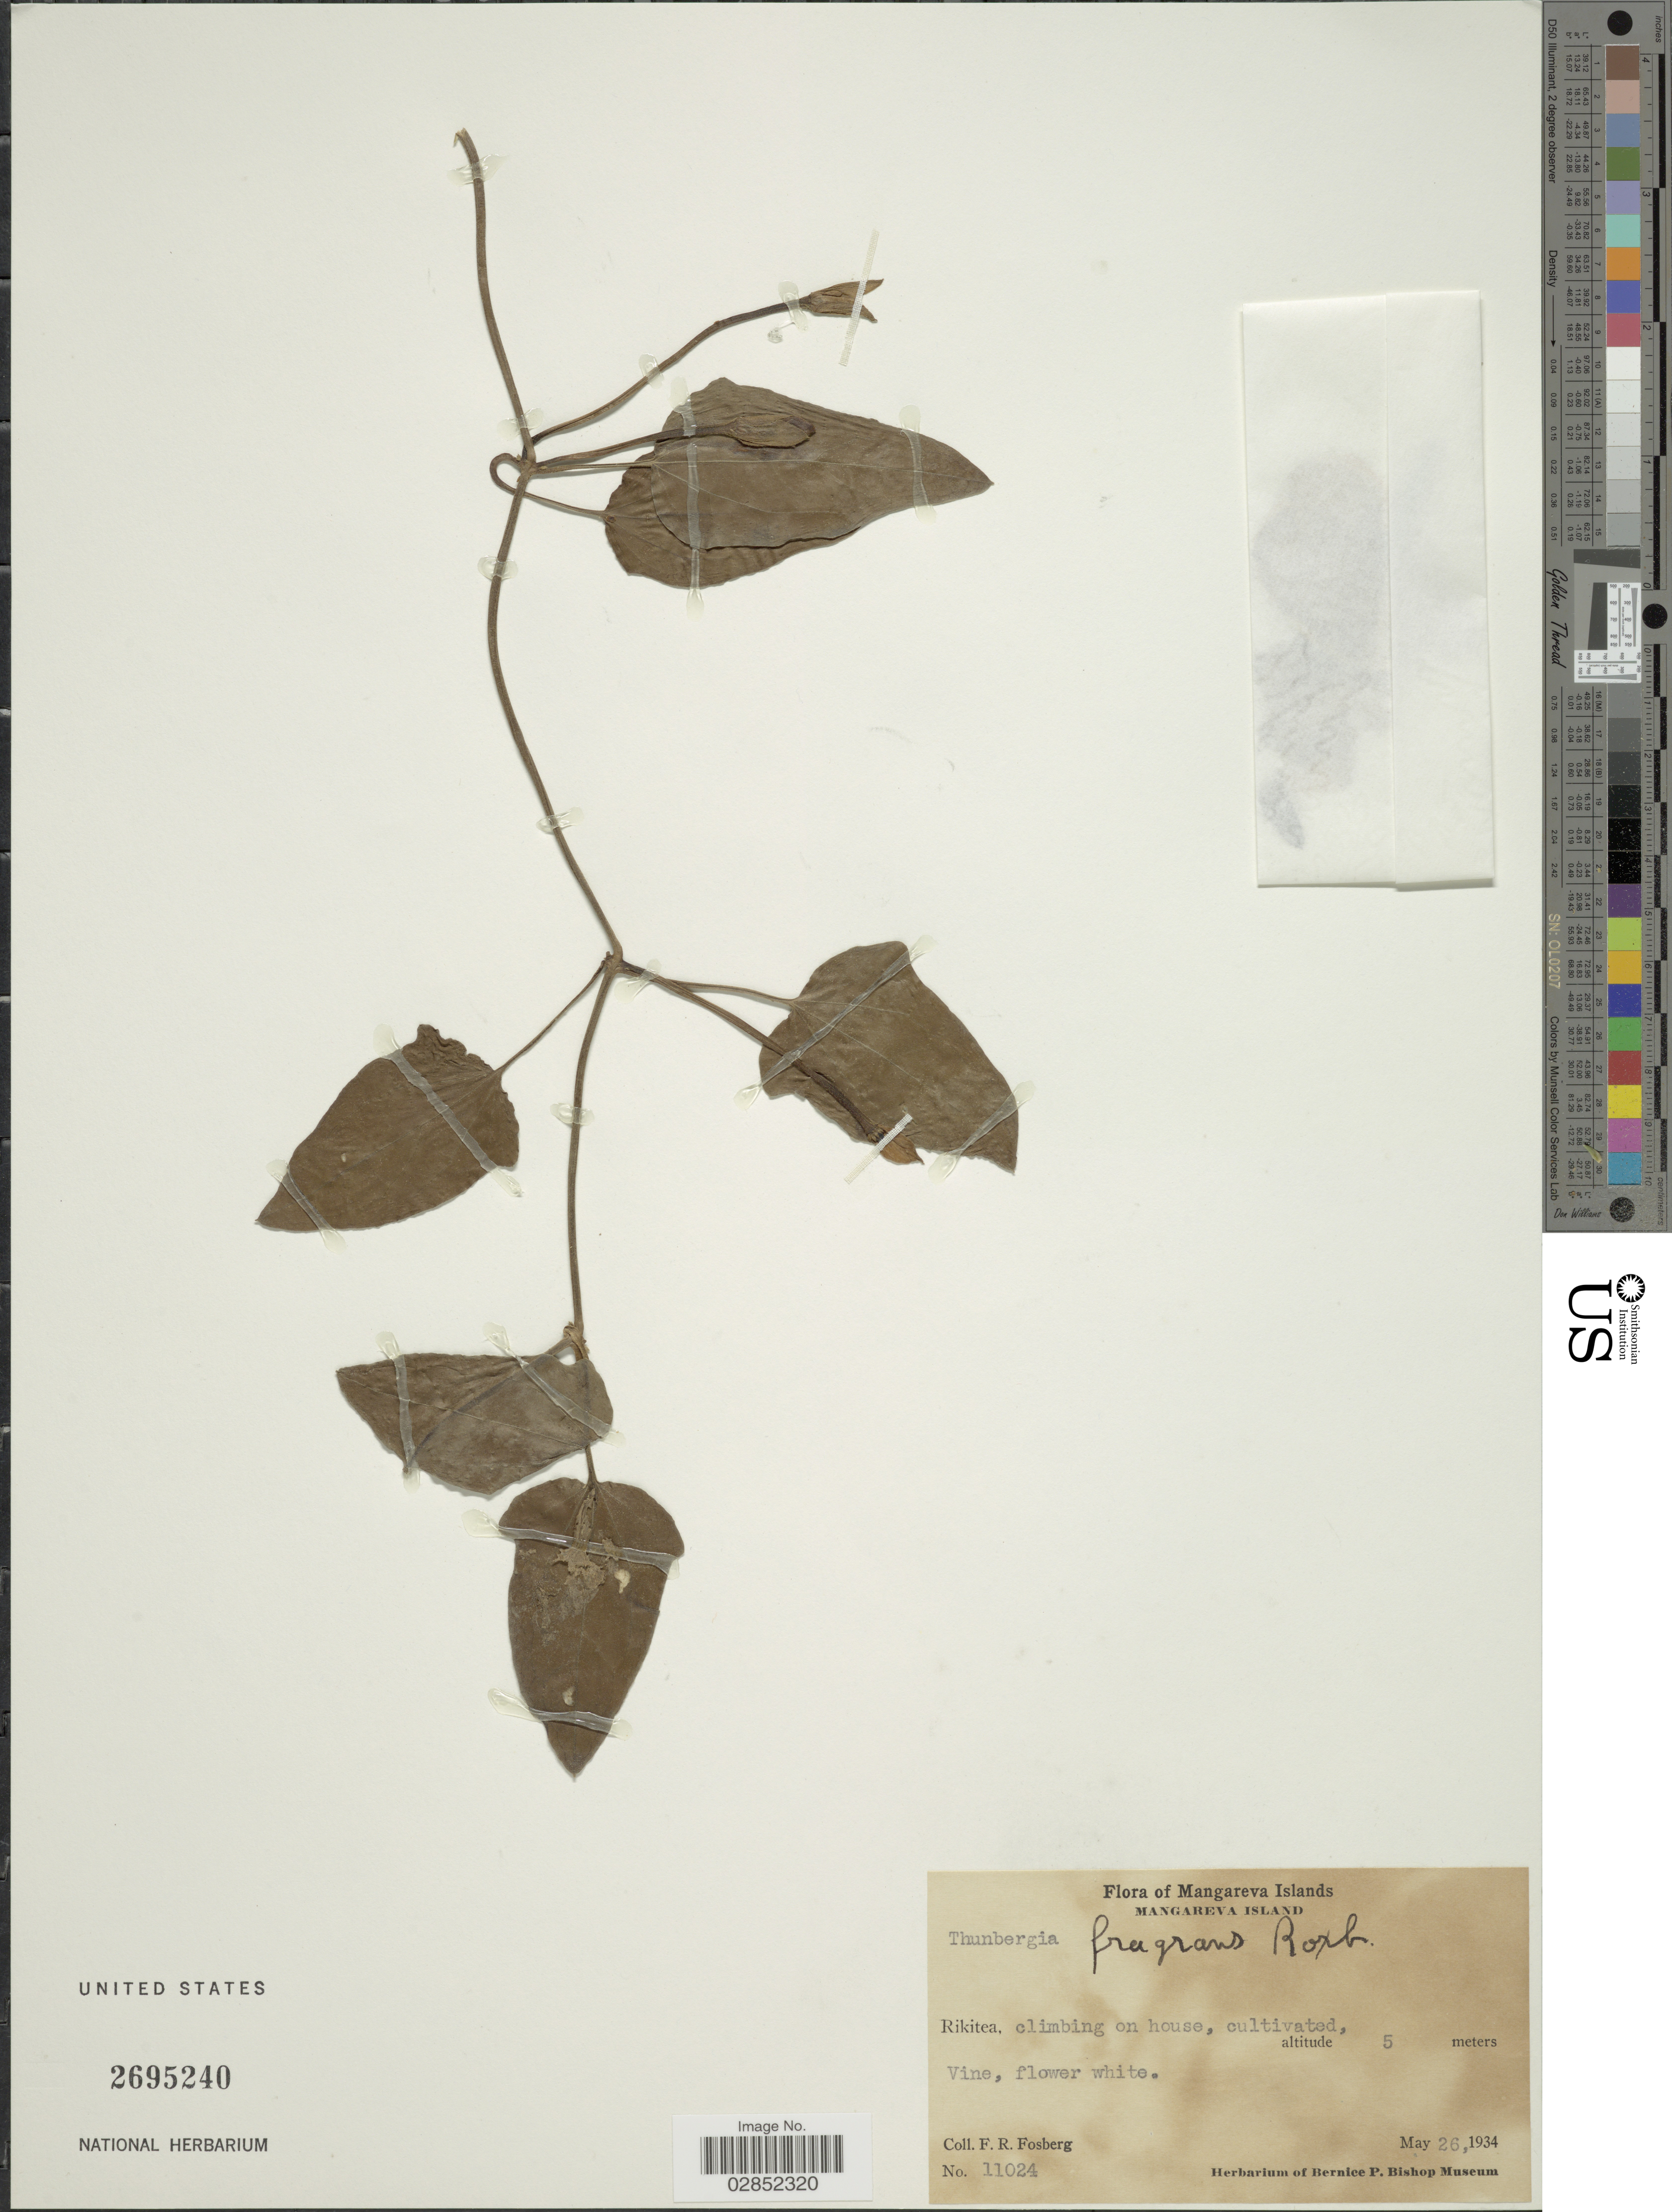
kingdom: Plantae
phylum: Tracheophyta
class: Magnoliopsida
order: Lamiales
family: Acanthaceae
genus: Thunbergia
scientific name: Thunbergia fragrans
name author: Roxb.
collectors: F. R. Fosberg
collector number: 11024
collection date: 1934-05-26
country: French Polynesia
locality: Mangareva Islands. Managareva Island. Rikitea.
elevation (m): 5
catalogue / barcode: US 2695240